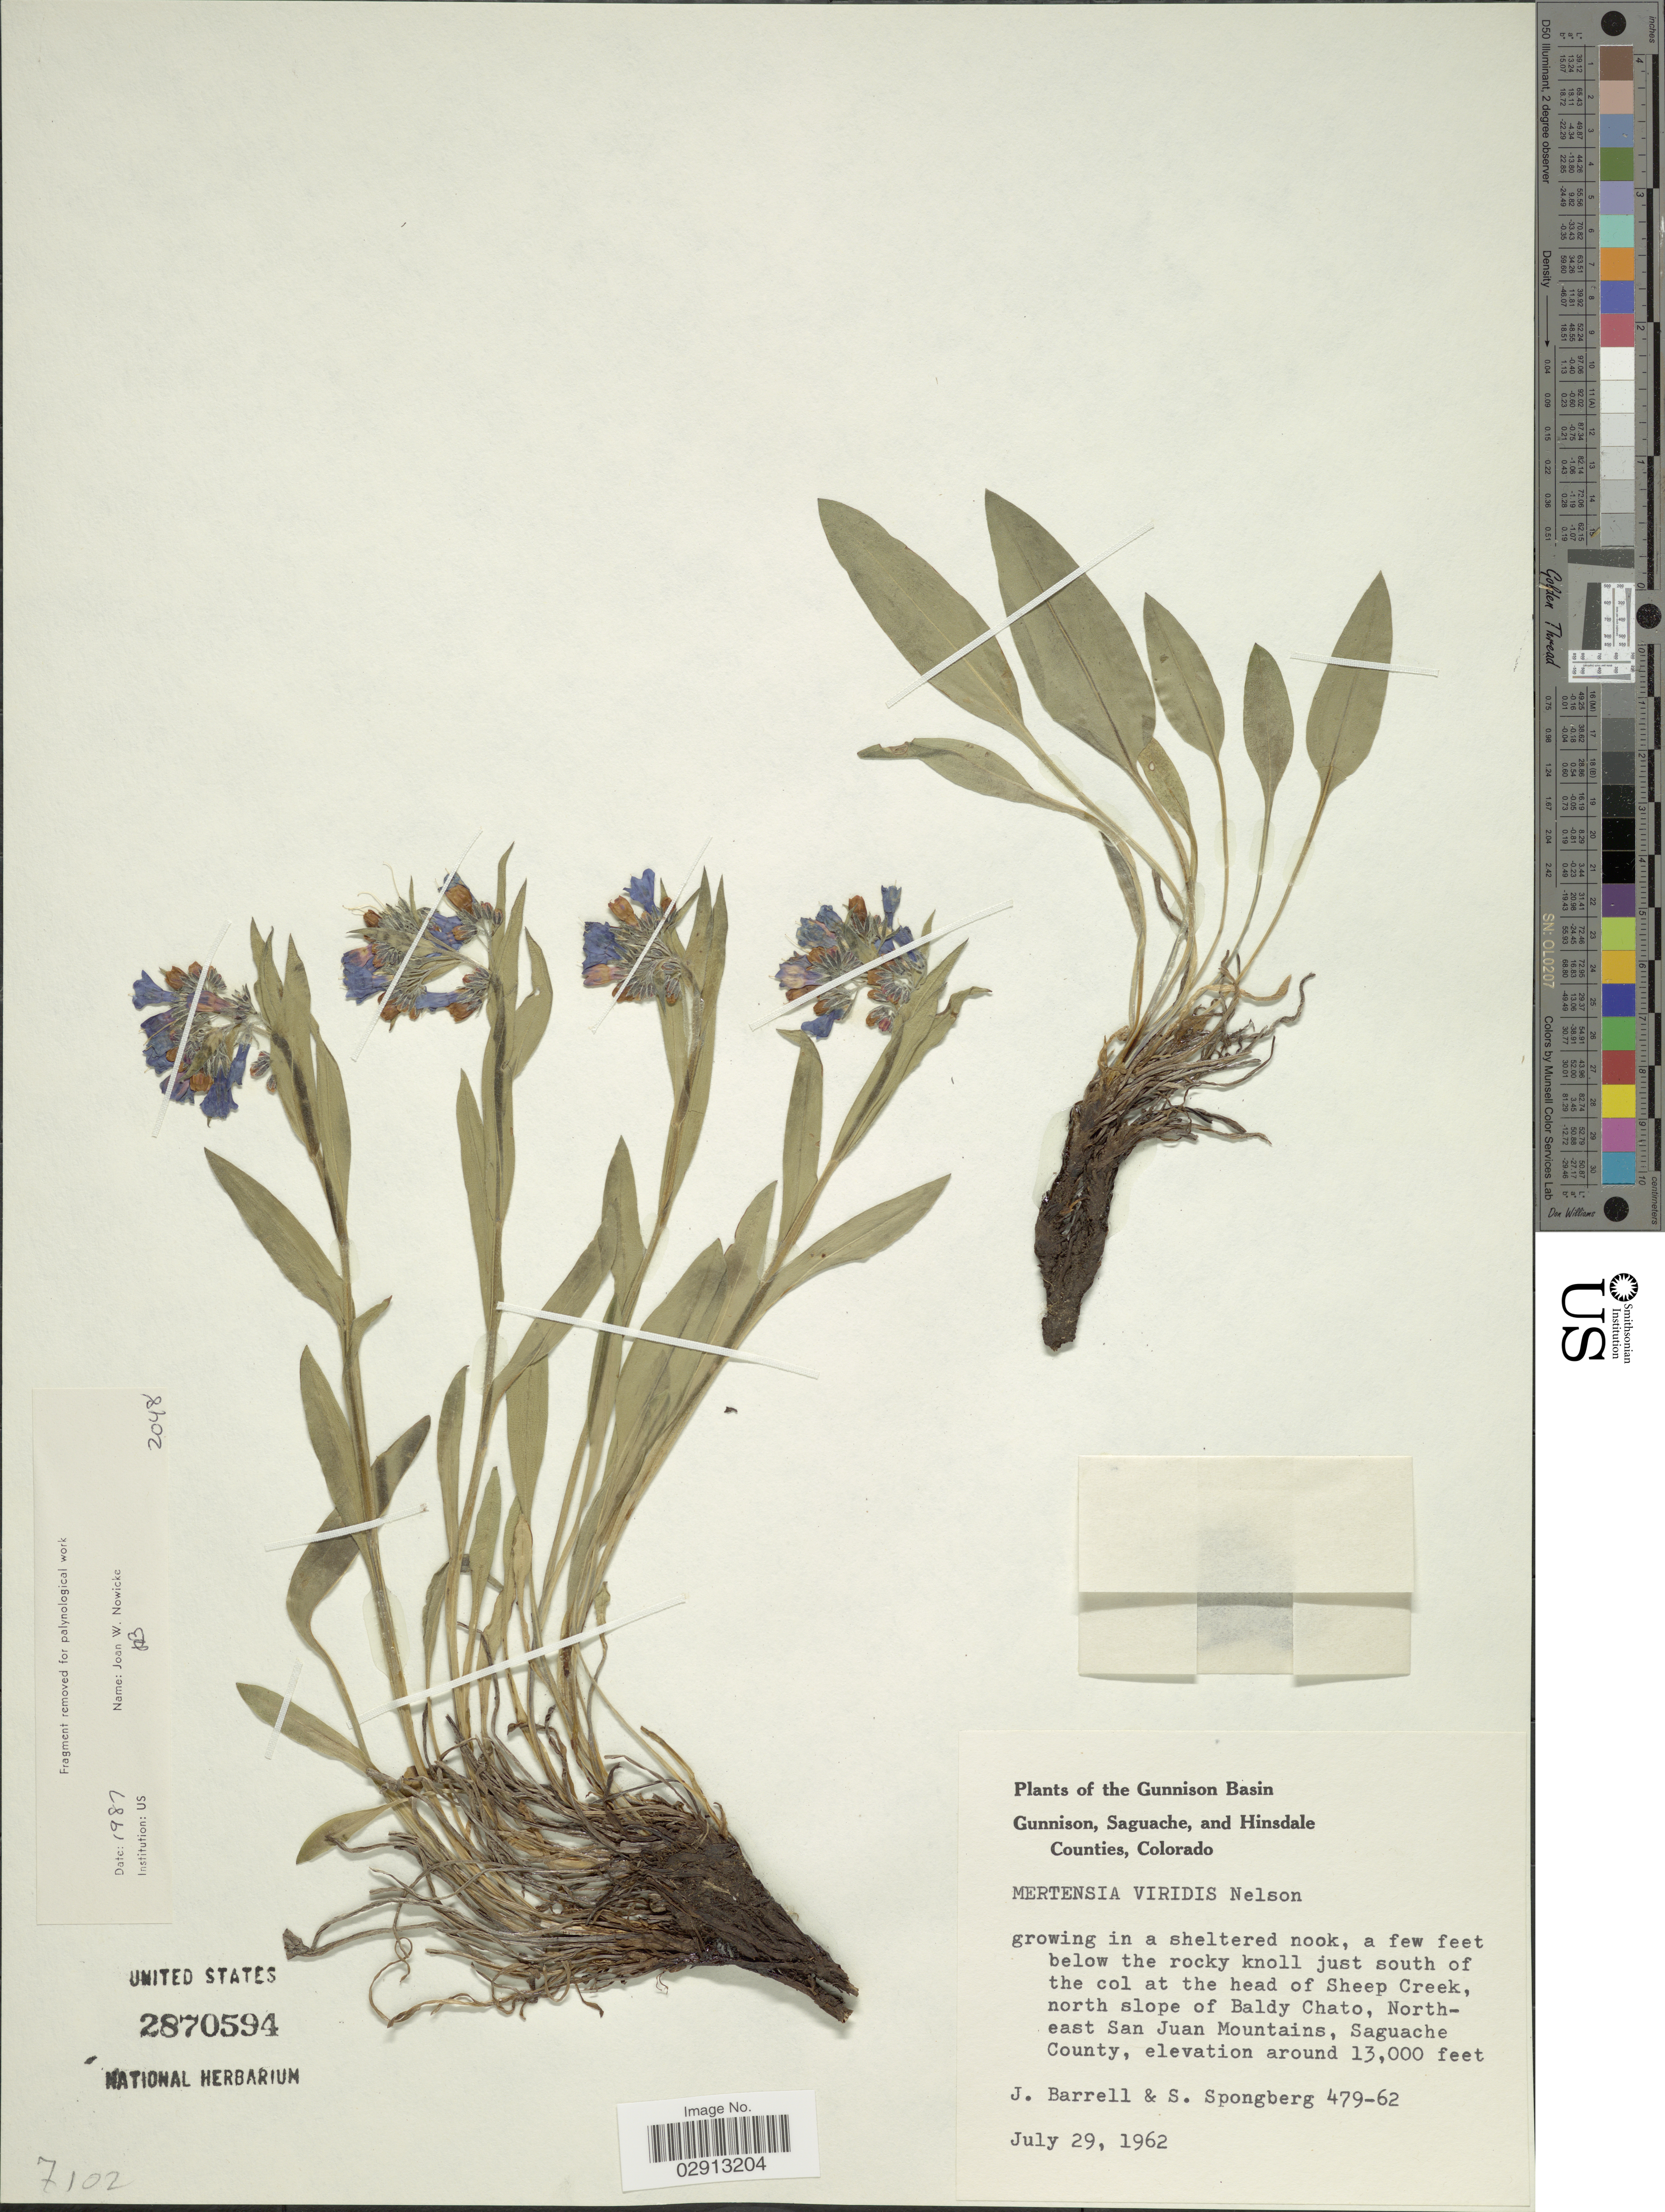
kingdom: Plantae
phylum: Tracheophyta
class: Magnoliopsida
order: Boraginales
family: Boraginaceae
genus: Mertensia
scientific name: Mertensia viridis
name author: (A. Nelson) A. Nelson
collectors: J. Barrell & S. A.Spongberg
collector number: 479-62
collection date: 1962-07-29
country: United States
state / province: Colorado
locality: The Gunnison Basin. A few feet below the rocky knoll just south of the col at the head of Sheep Creek, north slope of Baldy Chato, Northeast San Juan Mountains, Saguache County.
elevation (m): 3962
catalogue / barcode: US 2870594